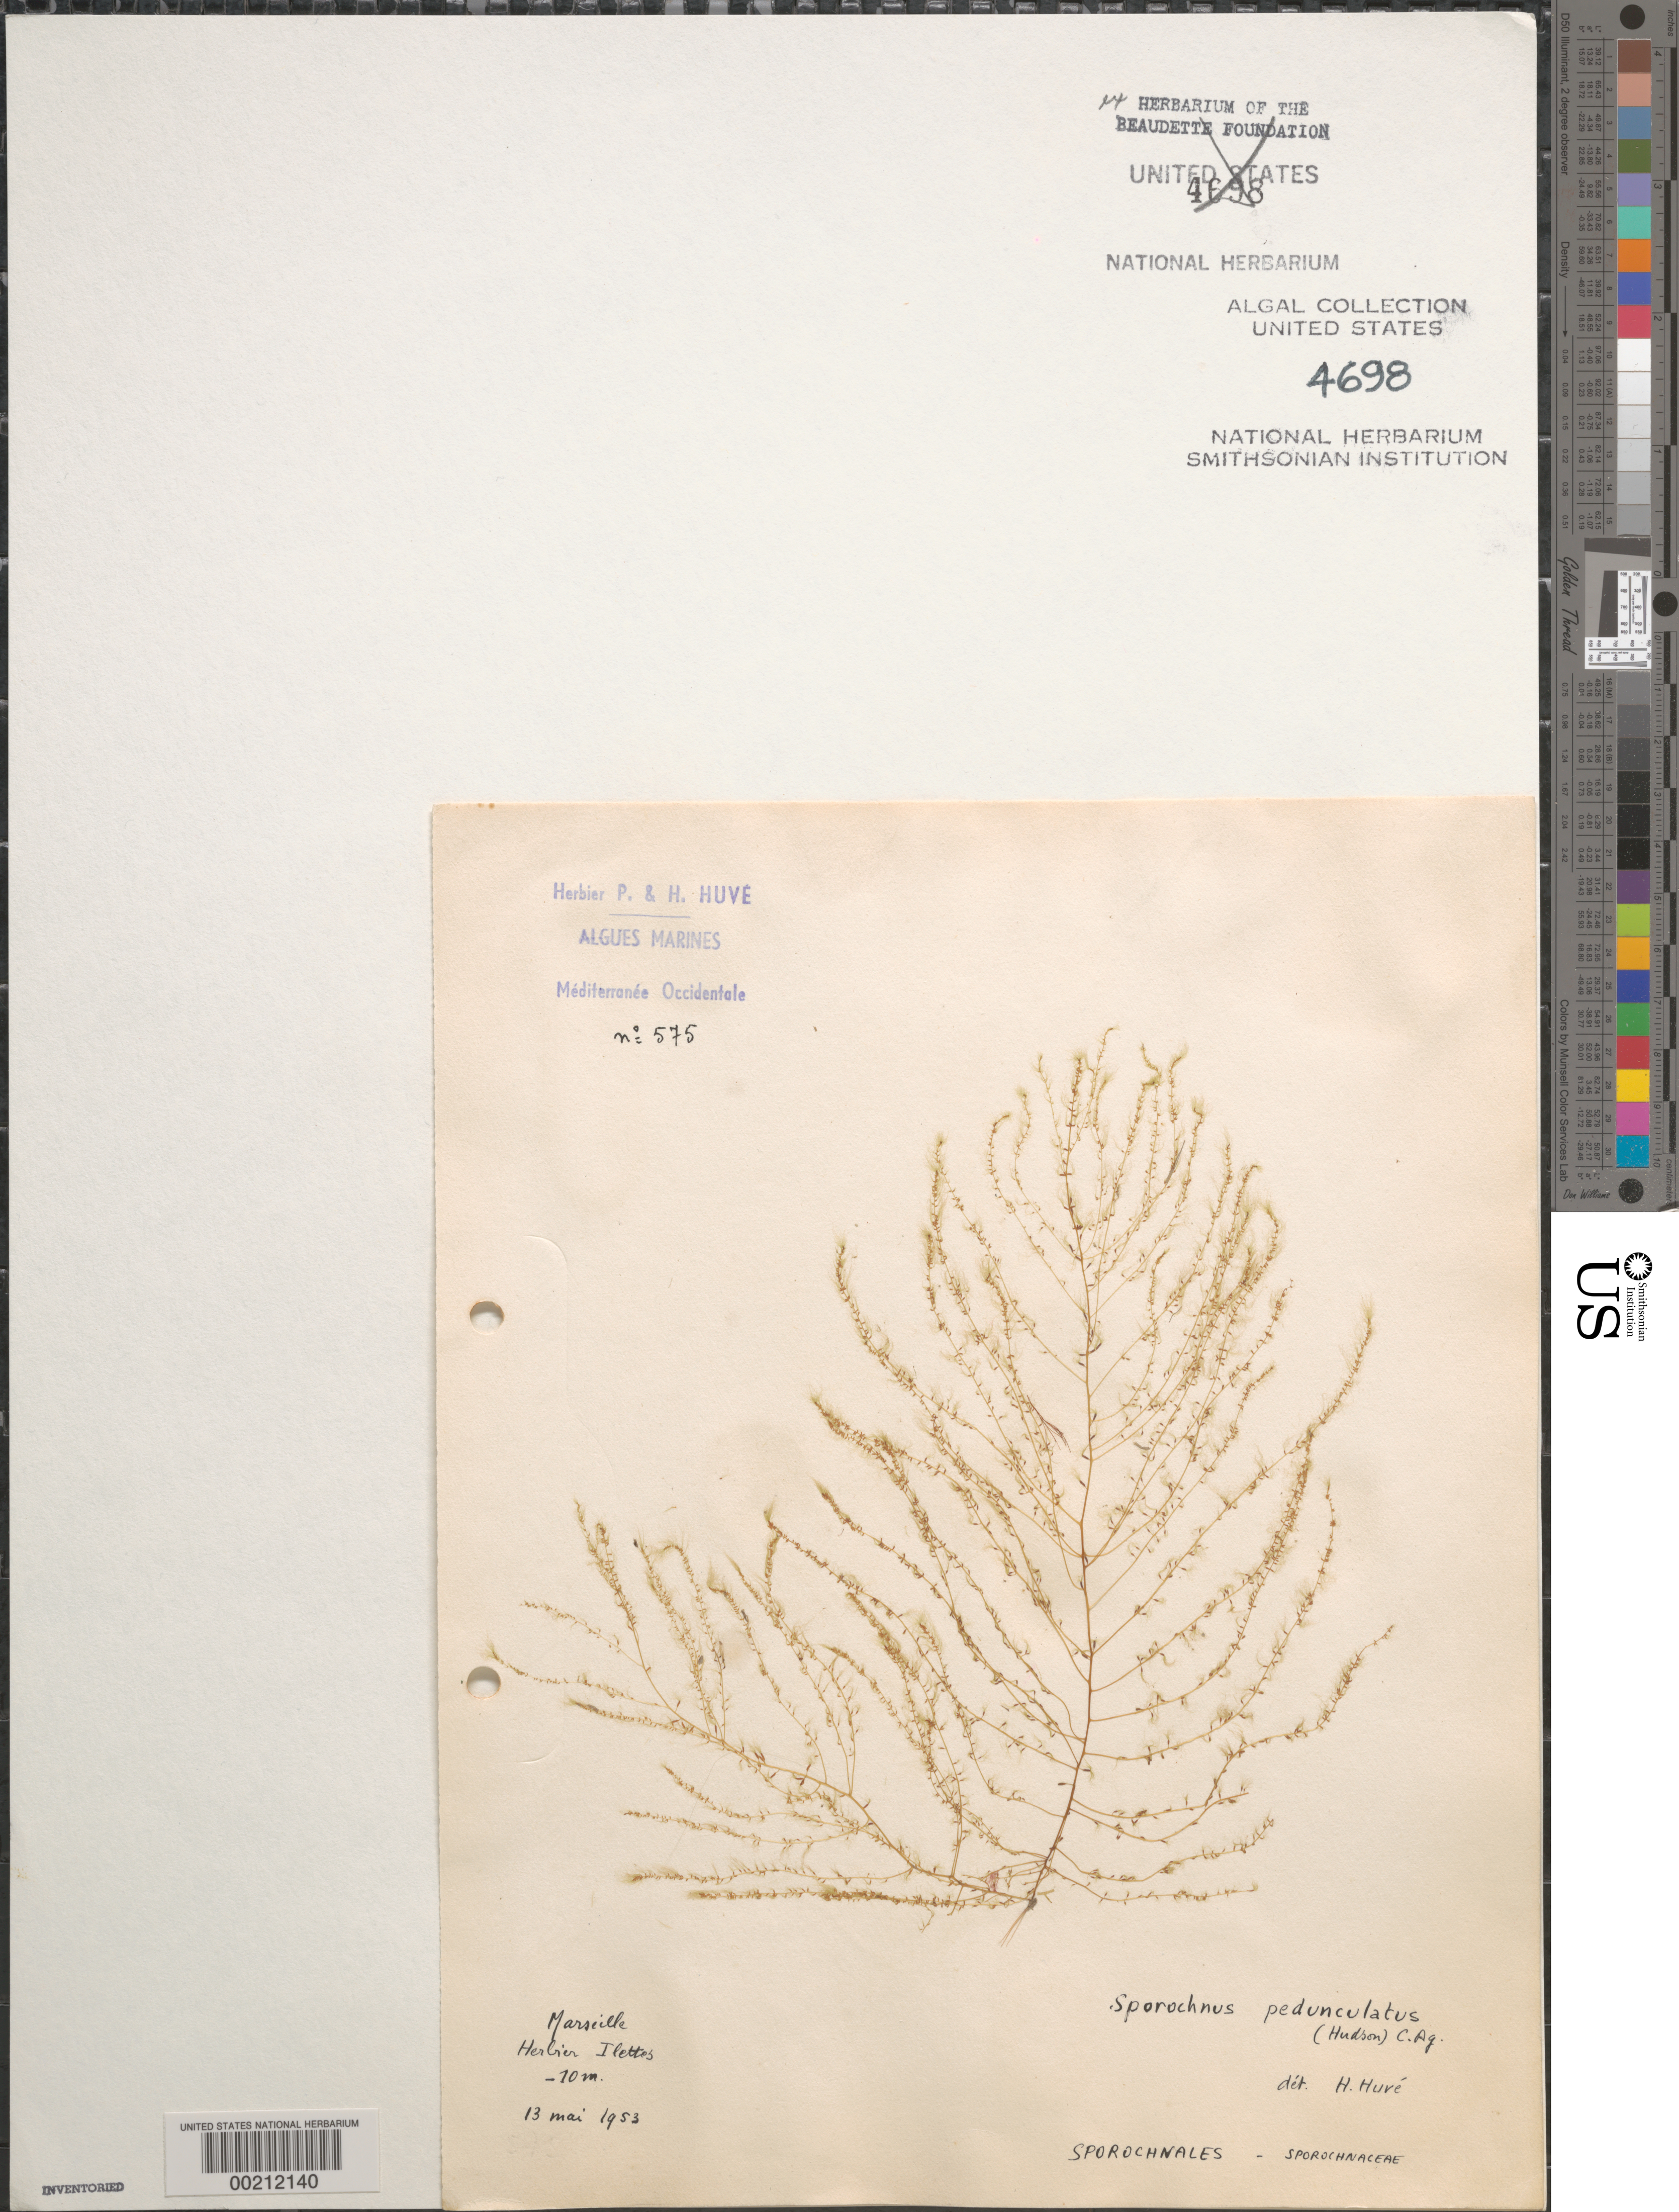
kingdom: Chromista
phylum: Ochrophyta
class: Phaeophyceae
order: Sporochnales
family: Sporochnaceae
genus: Sporochnus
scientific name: Sporochnus pedunculatus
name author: (Huds.) C. Agardh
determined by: Huvé, H.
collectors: P. Huve & H. Huve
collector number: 575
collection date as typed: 13 May 1953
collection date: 1953-05-13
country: France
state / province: Provence-Alpes-Côte d'Azur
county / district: Bouches-Du-Rhône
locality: Marseille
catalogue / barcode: US 4698